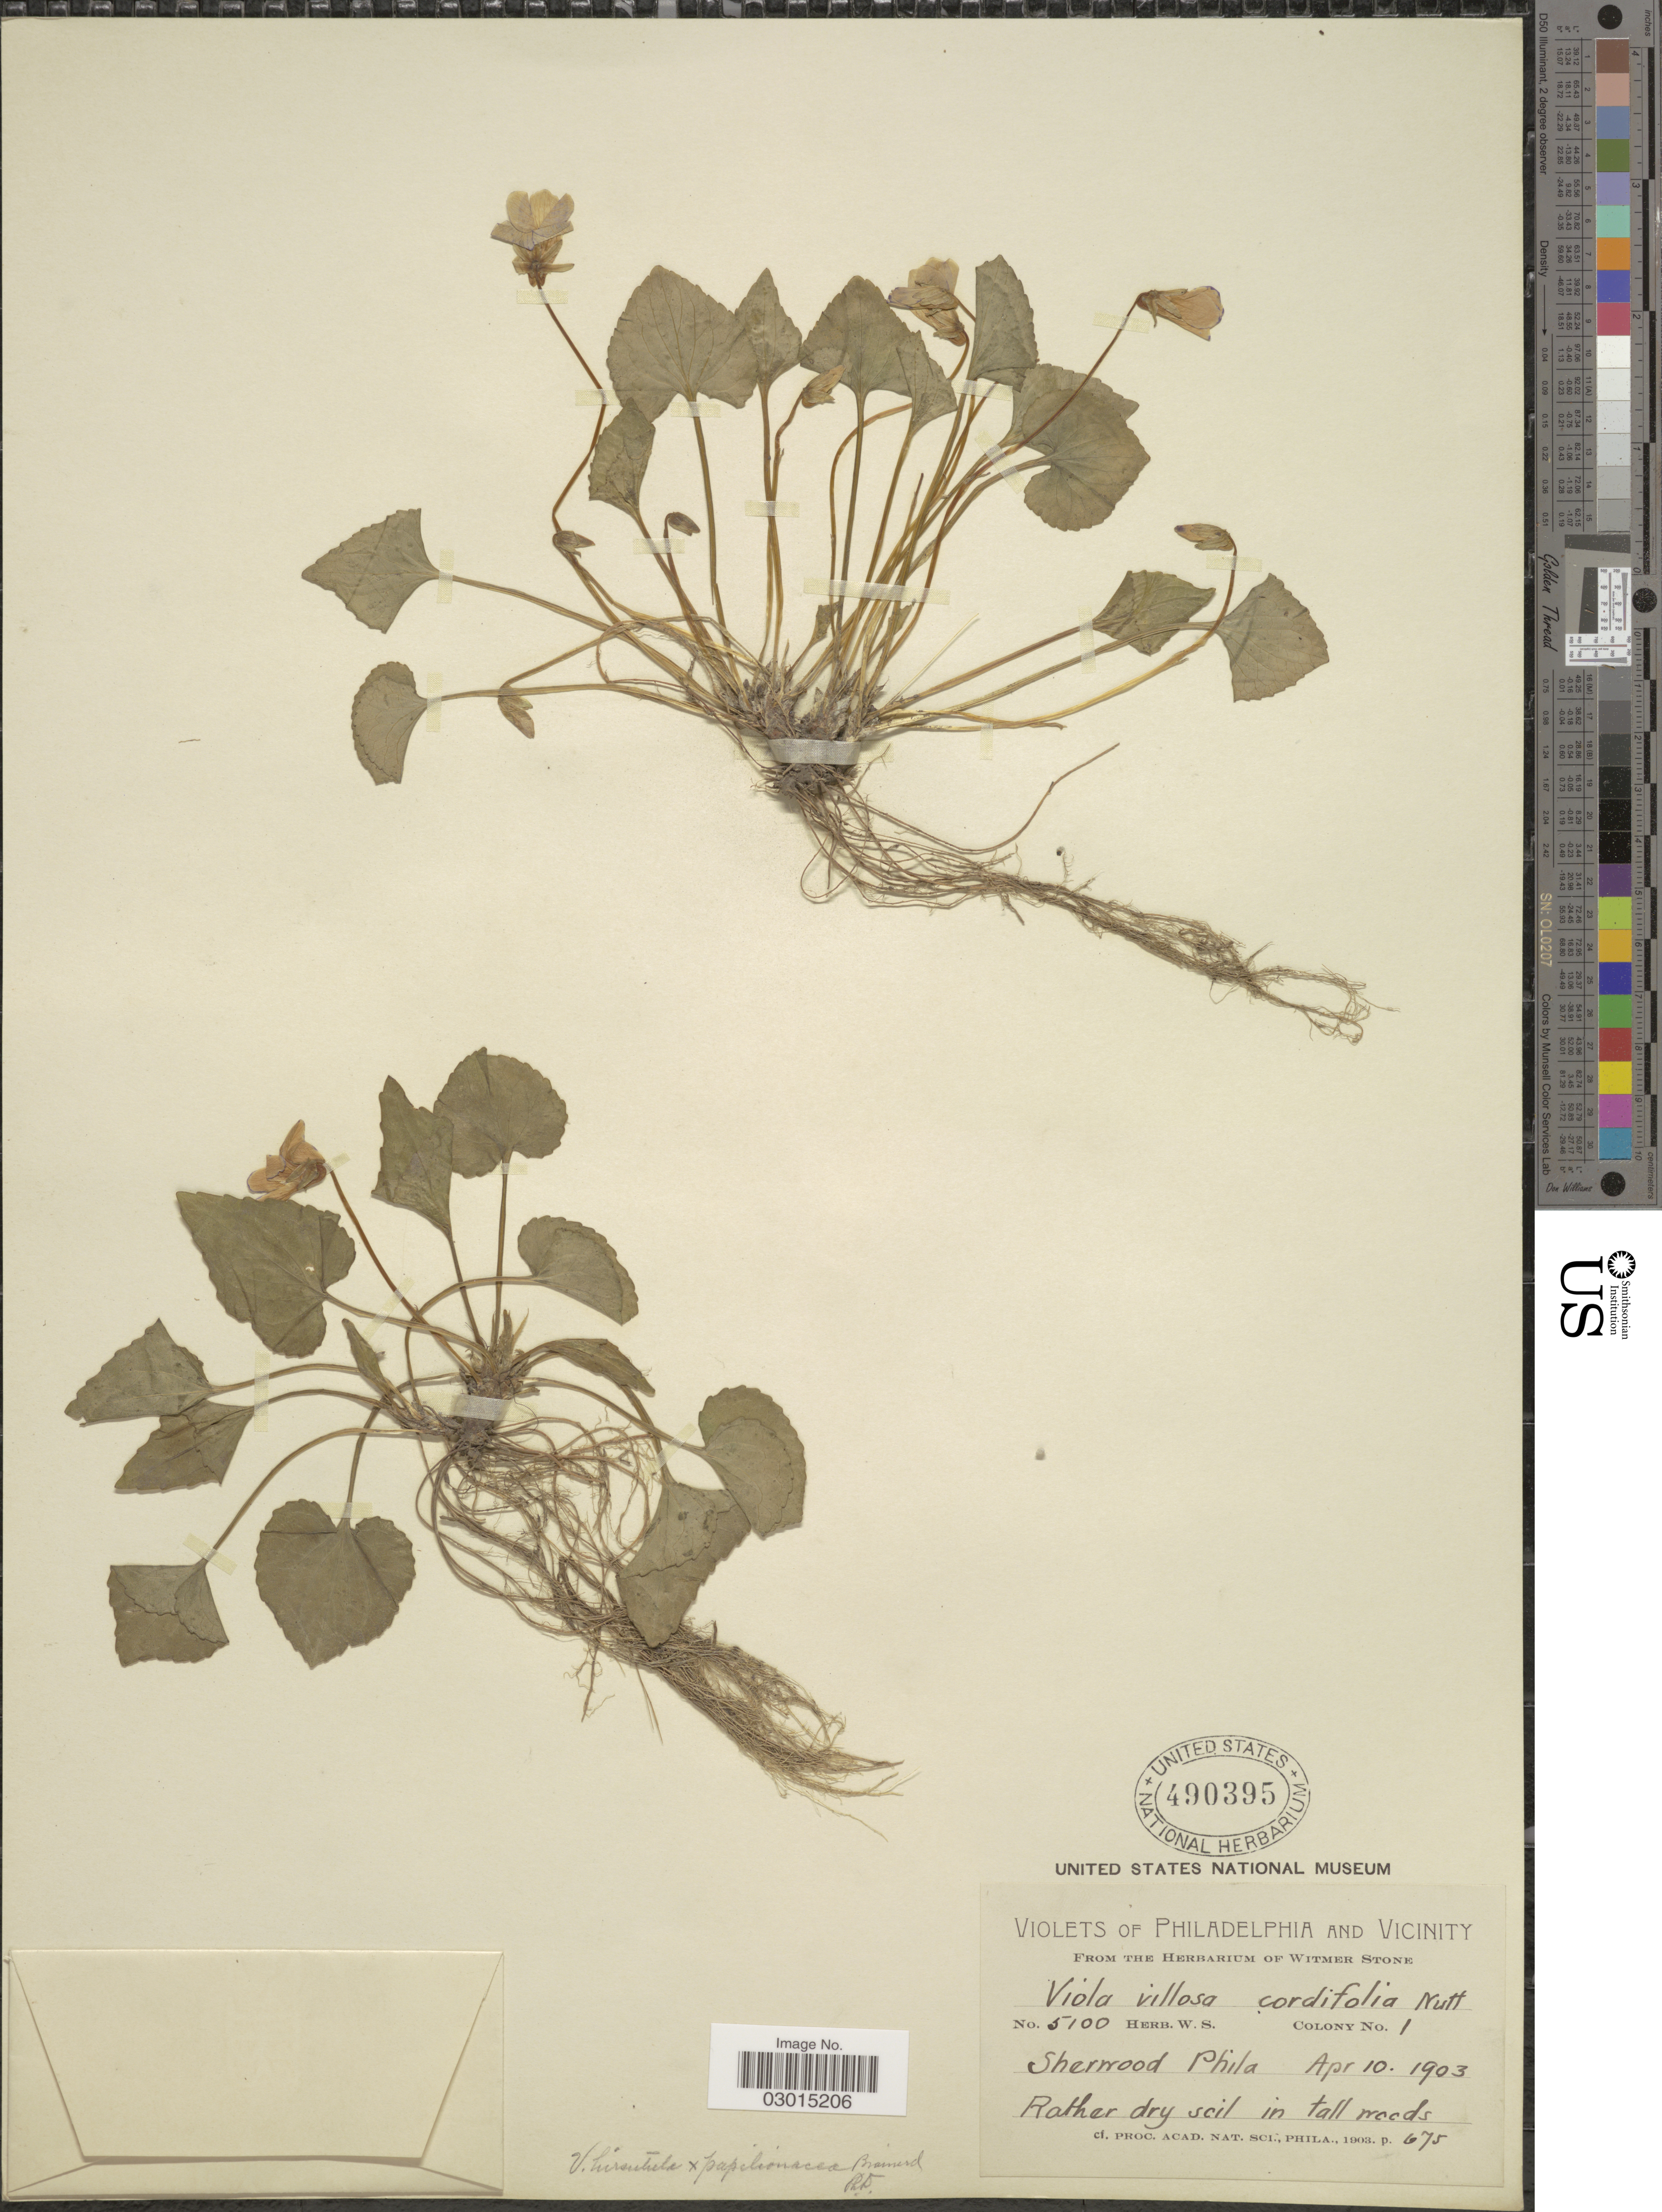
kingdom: Plantae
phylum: Tracheophyta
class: Magnoliopsida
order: Malpighiales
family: Violaceae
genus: Viola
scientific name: Viola hirsutula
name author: Brainerd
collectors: W. Stone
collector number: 5100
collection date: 1903-04-10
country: United States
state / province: Pennsylvania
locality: Philadelphia and Vicinity. Sherwood Phila.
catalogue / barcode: US 490395